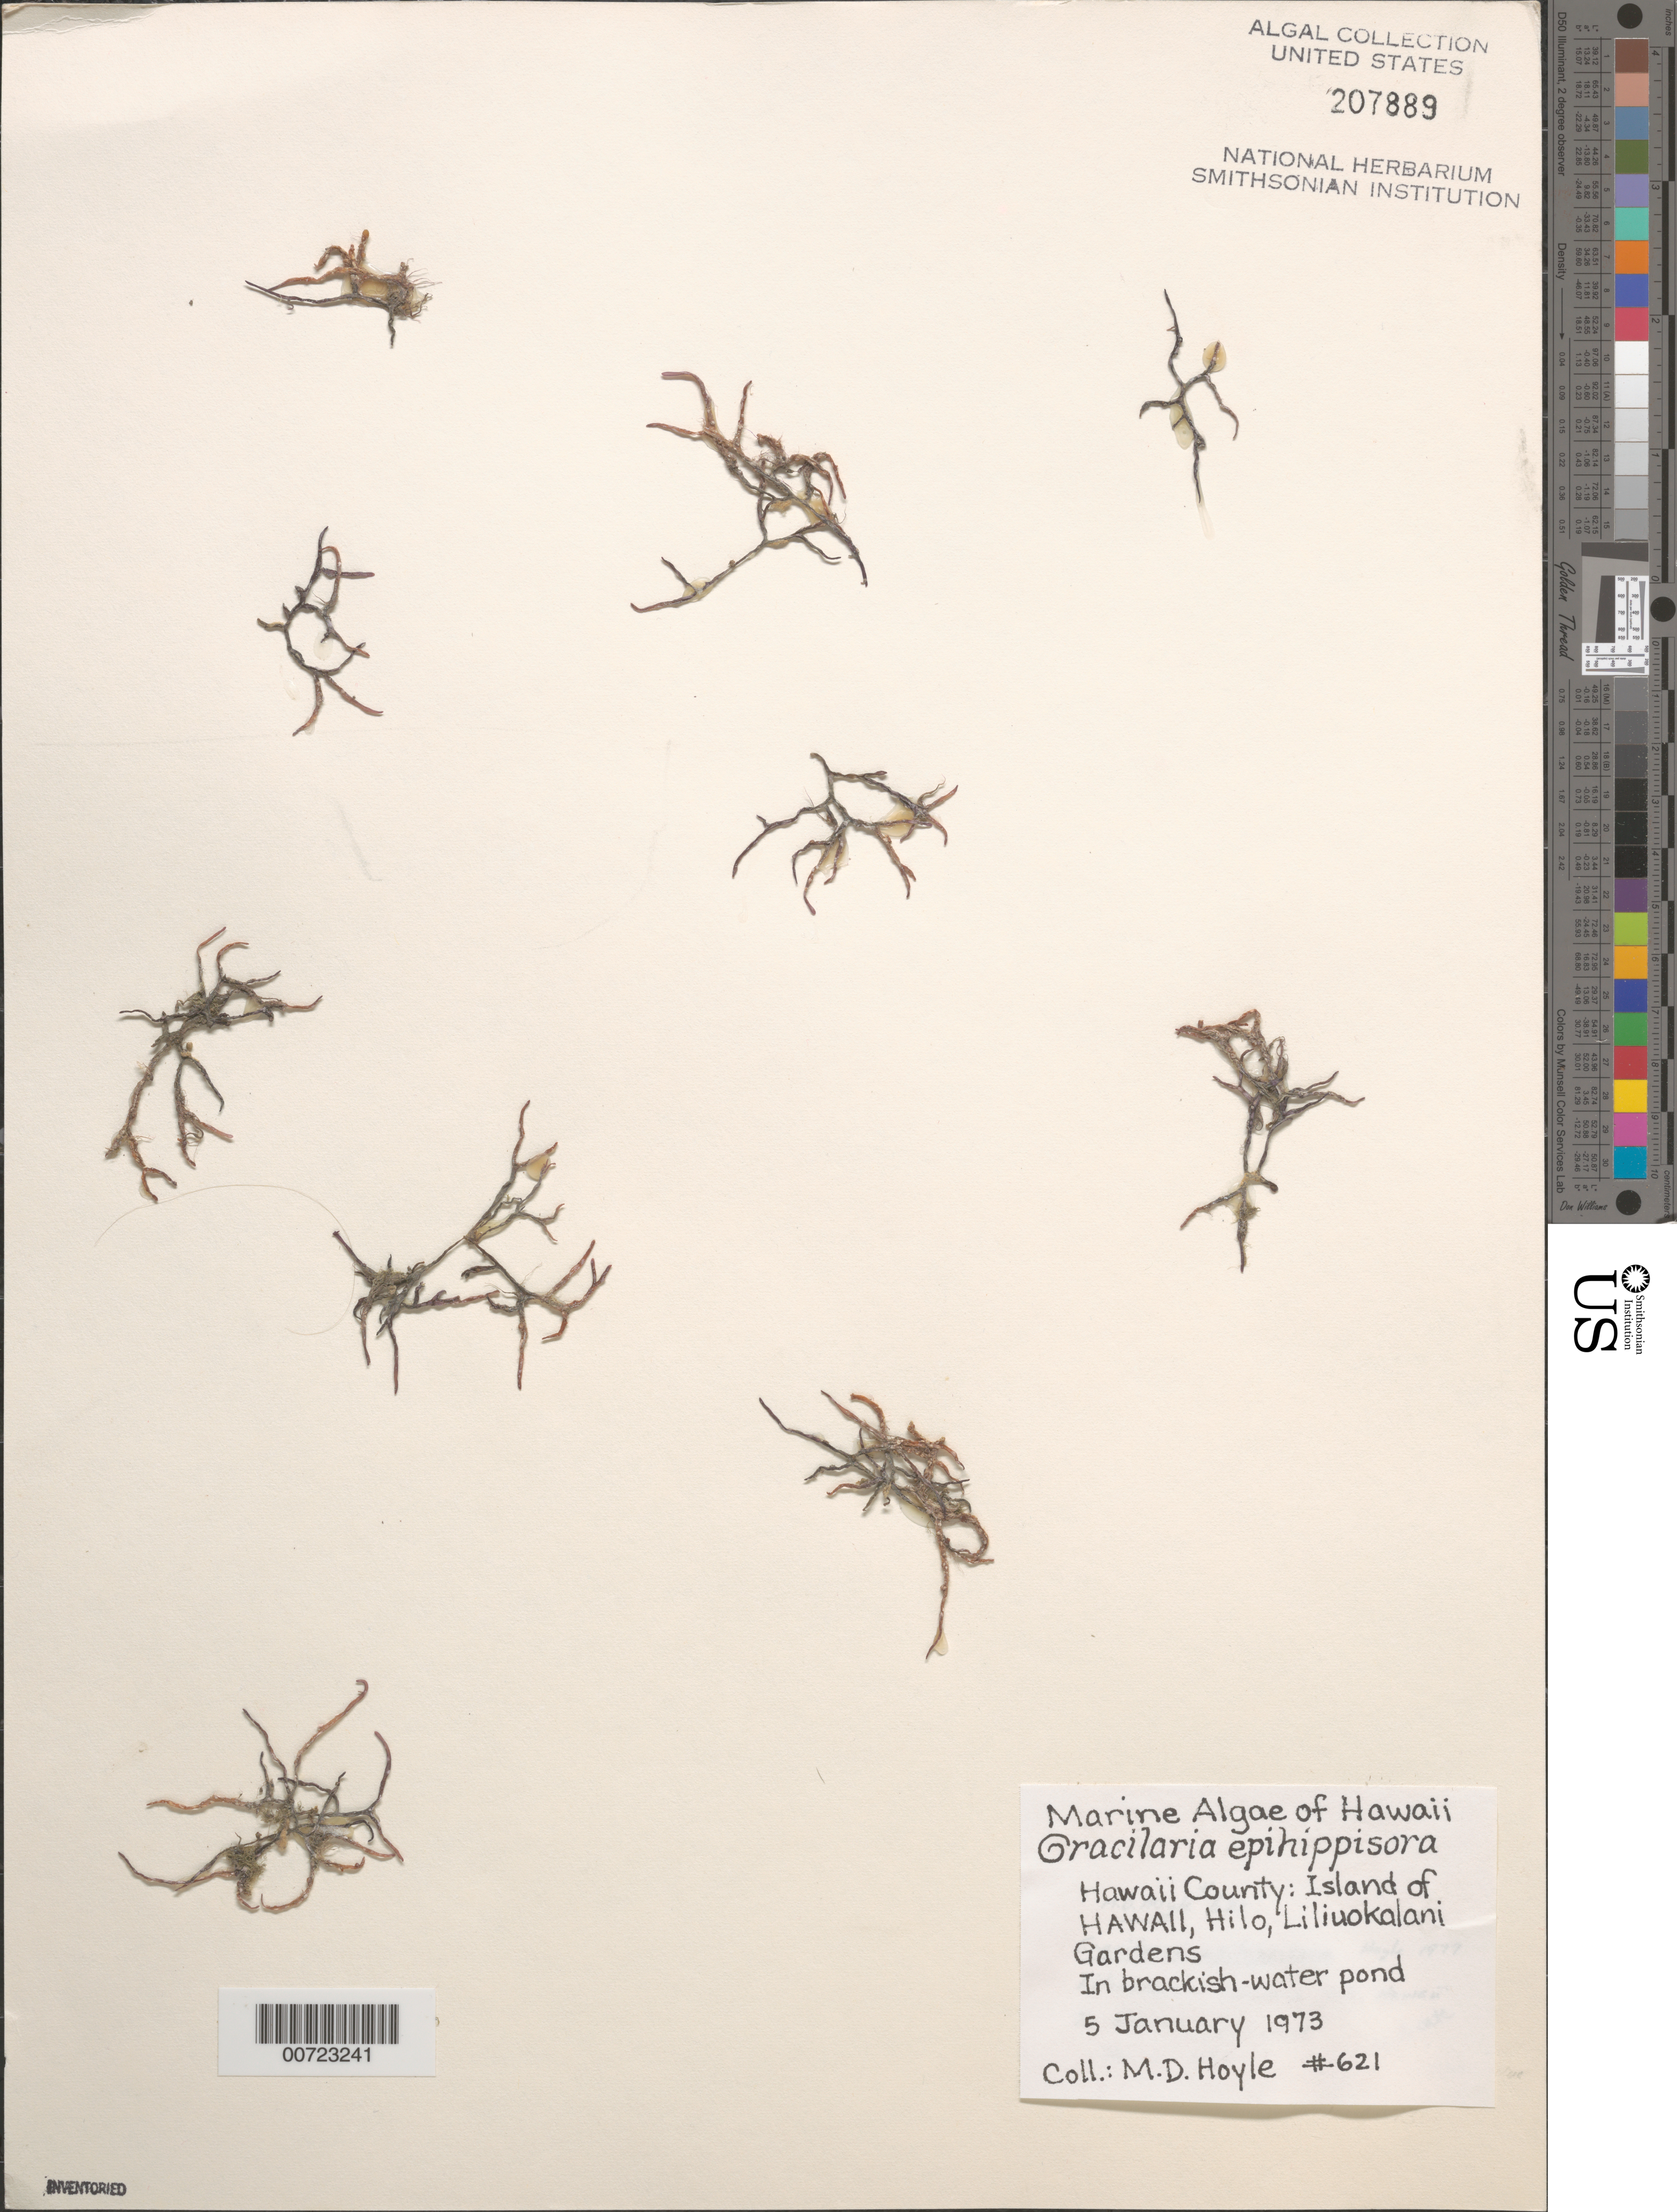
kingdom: Plantae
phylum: Rhodophyta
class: Florideophyceae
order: Gracilariales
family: Gracilariaceae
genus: Gracilaria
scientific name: Gracilaria epihippisora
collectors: M. Hoyle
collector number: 621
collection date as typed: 05 Jan 1973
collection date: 1973-01-05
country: United States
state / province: Hawaii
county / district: Hawaii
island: Hawaii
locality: Hilo, Liliuokalani Gardens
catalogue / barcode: US 207889